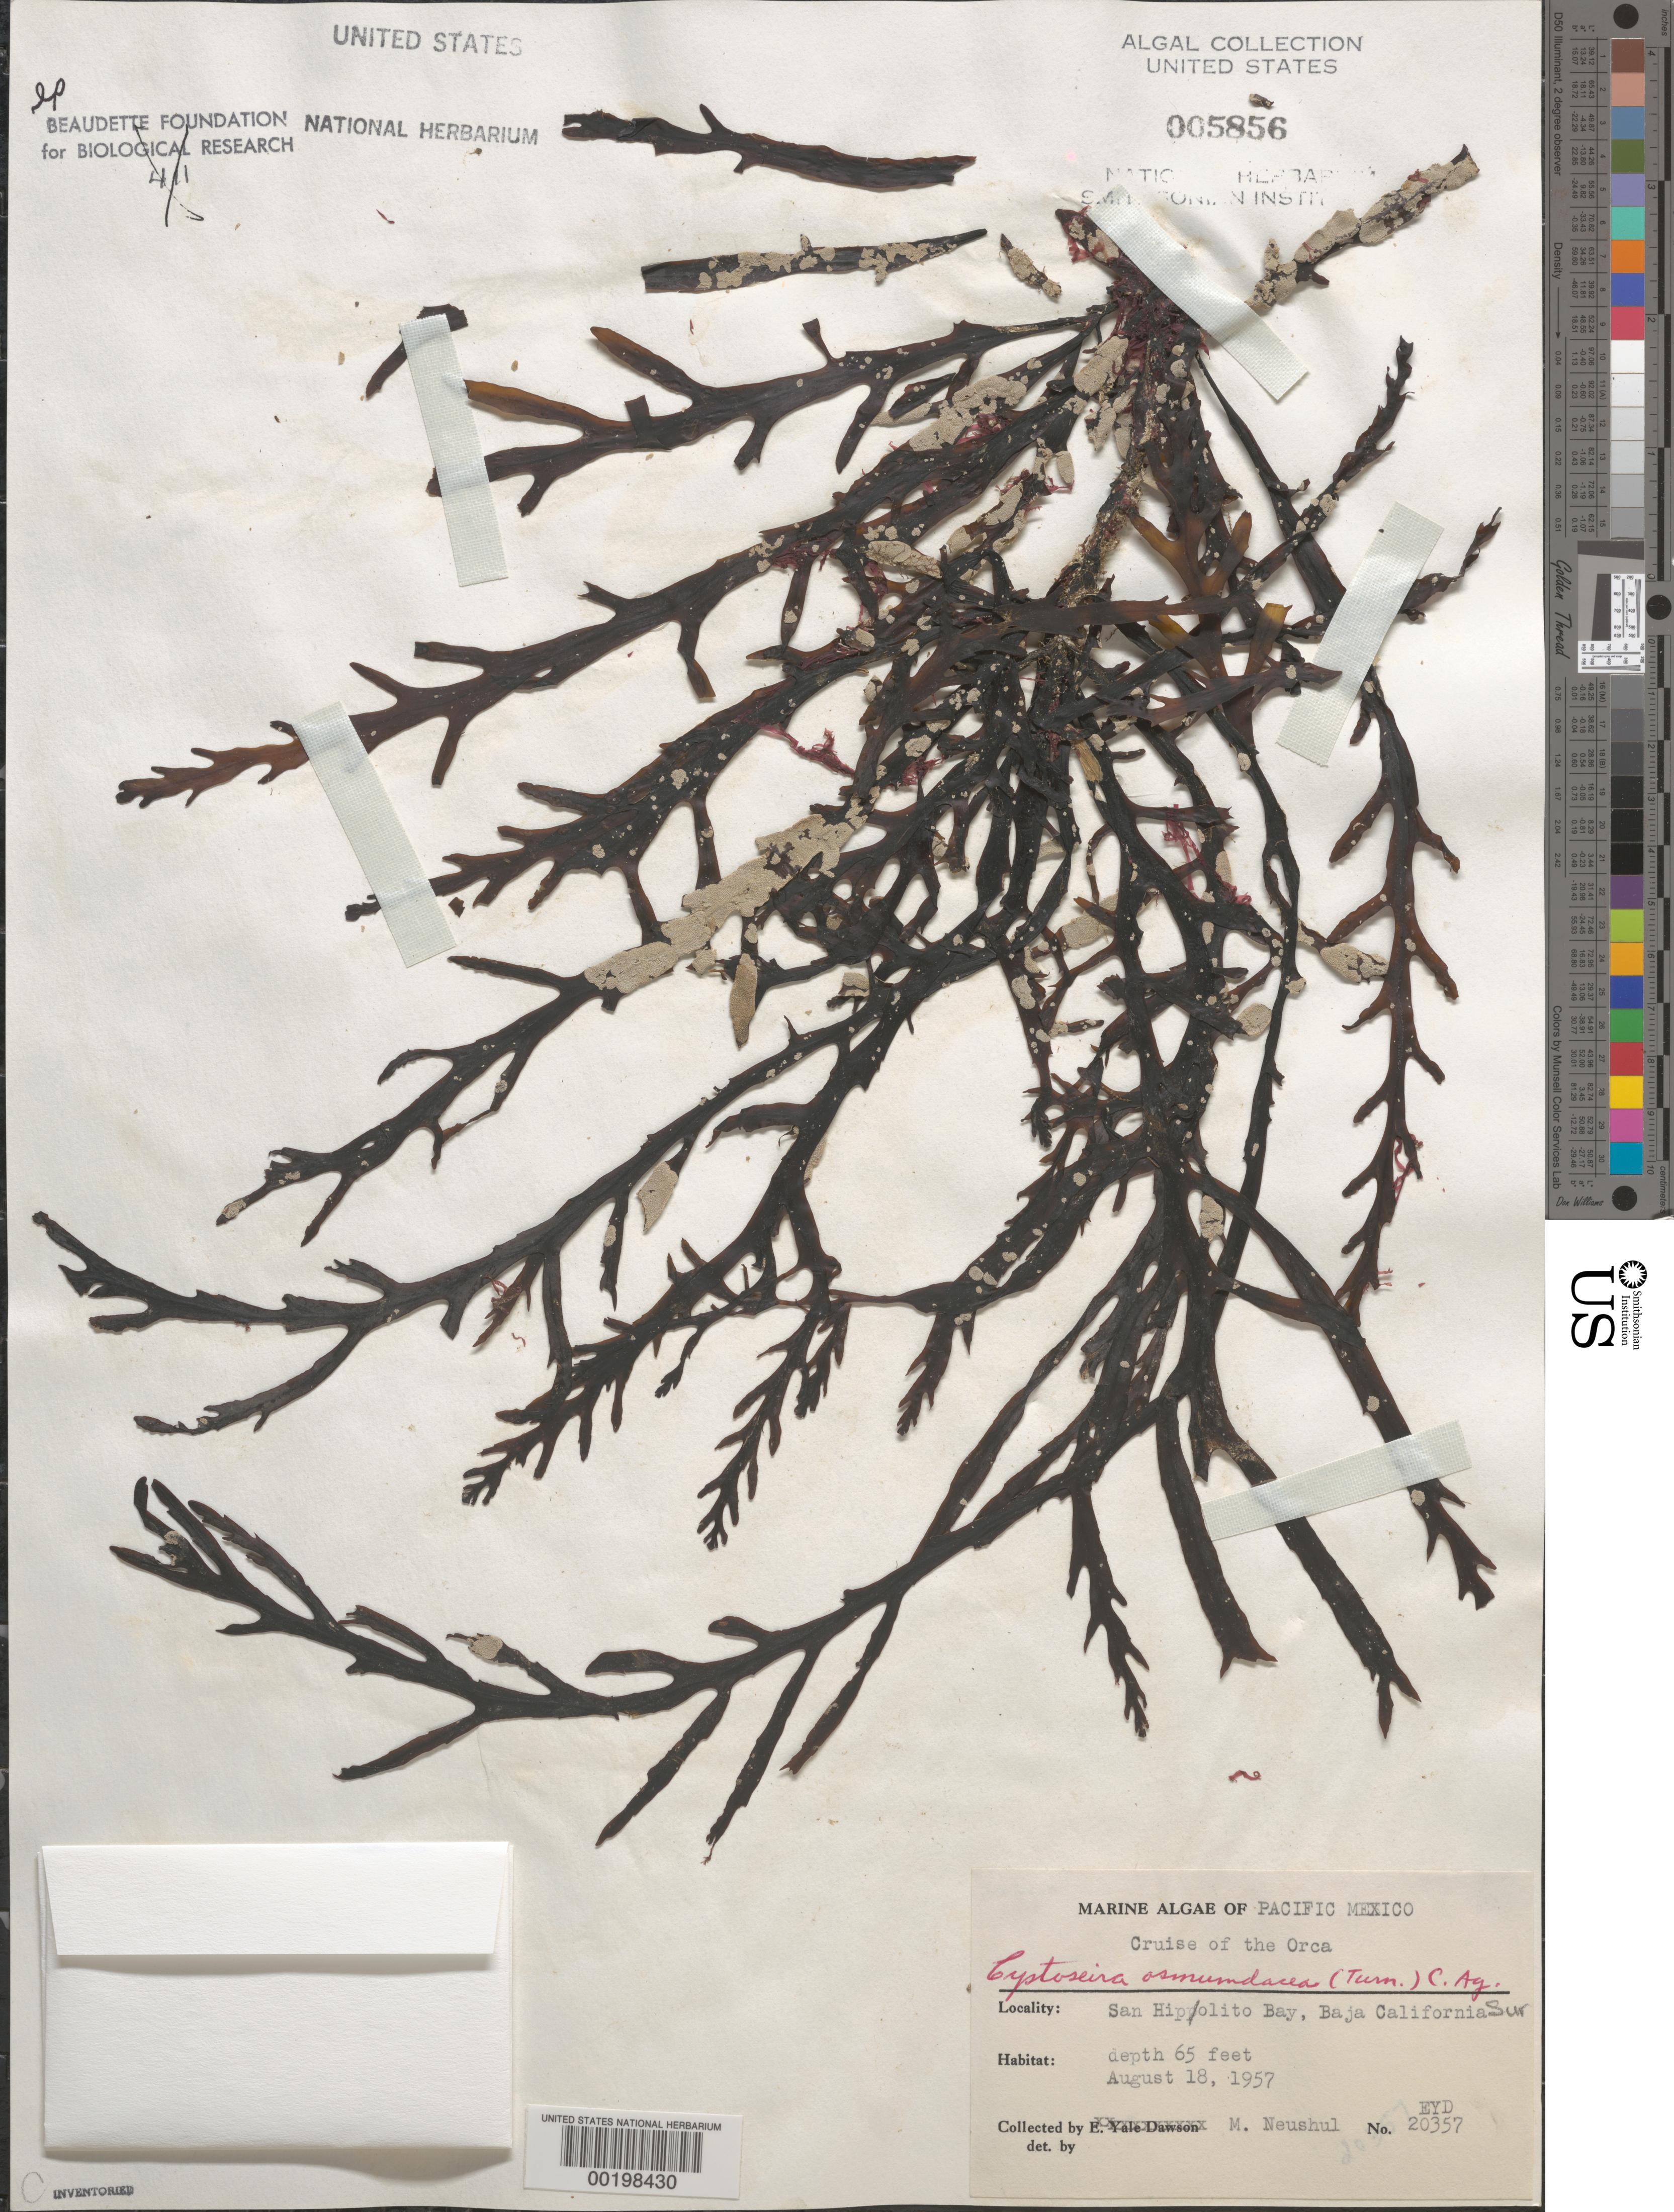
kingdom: Chromista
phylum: Ochrophyta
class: Phaeophyceae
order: Fucales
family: Sargassaceae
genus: Cystoseira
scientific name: Cystoseira osmundacea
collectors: M. Neushul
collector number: EYD 20357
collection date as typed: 18 Aug 1957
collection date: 1957-08-18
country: Mexico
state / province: Baja California Sur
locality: Bahia San Hipolito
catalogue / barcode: US 5856